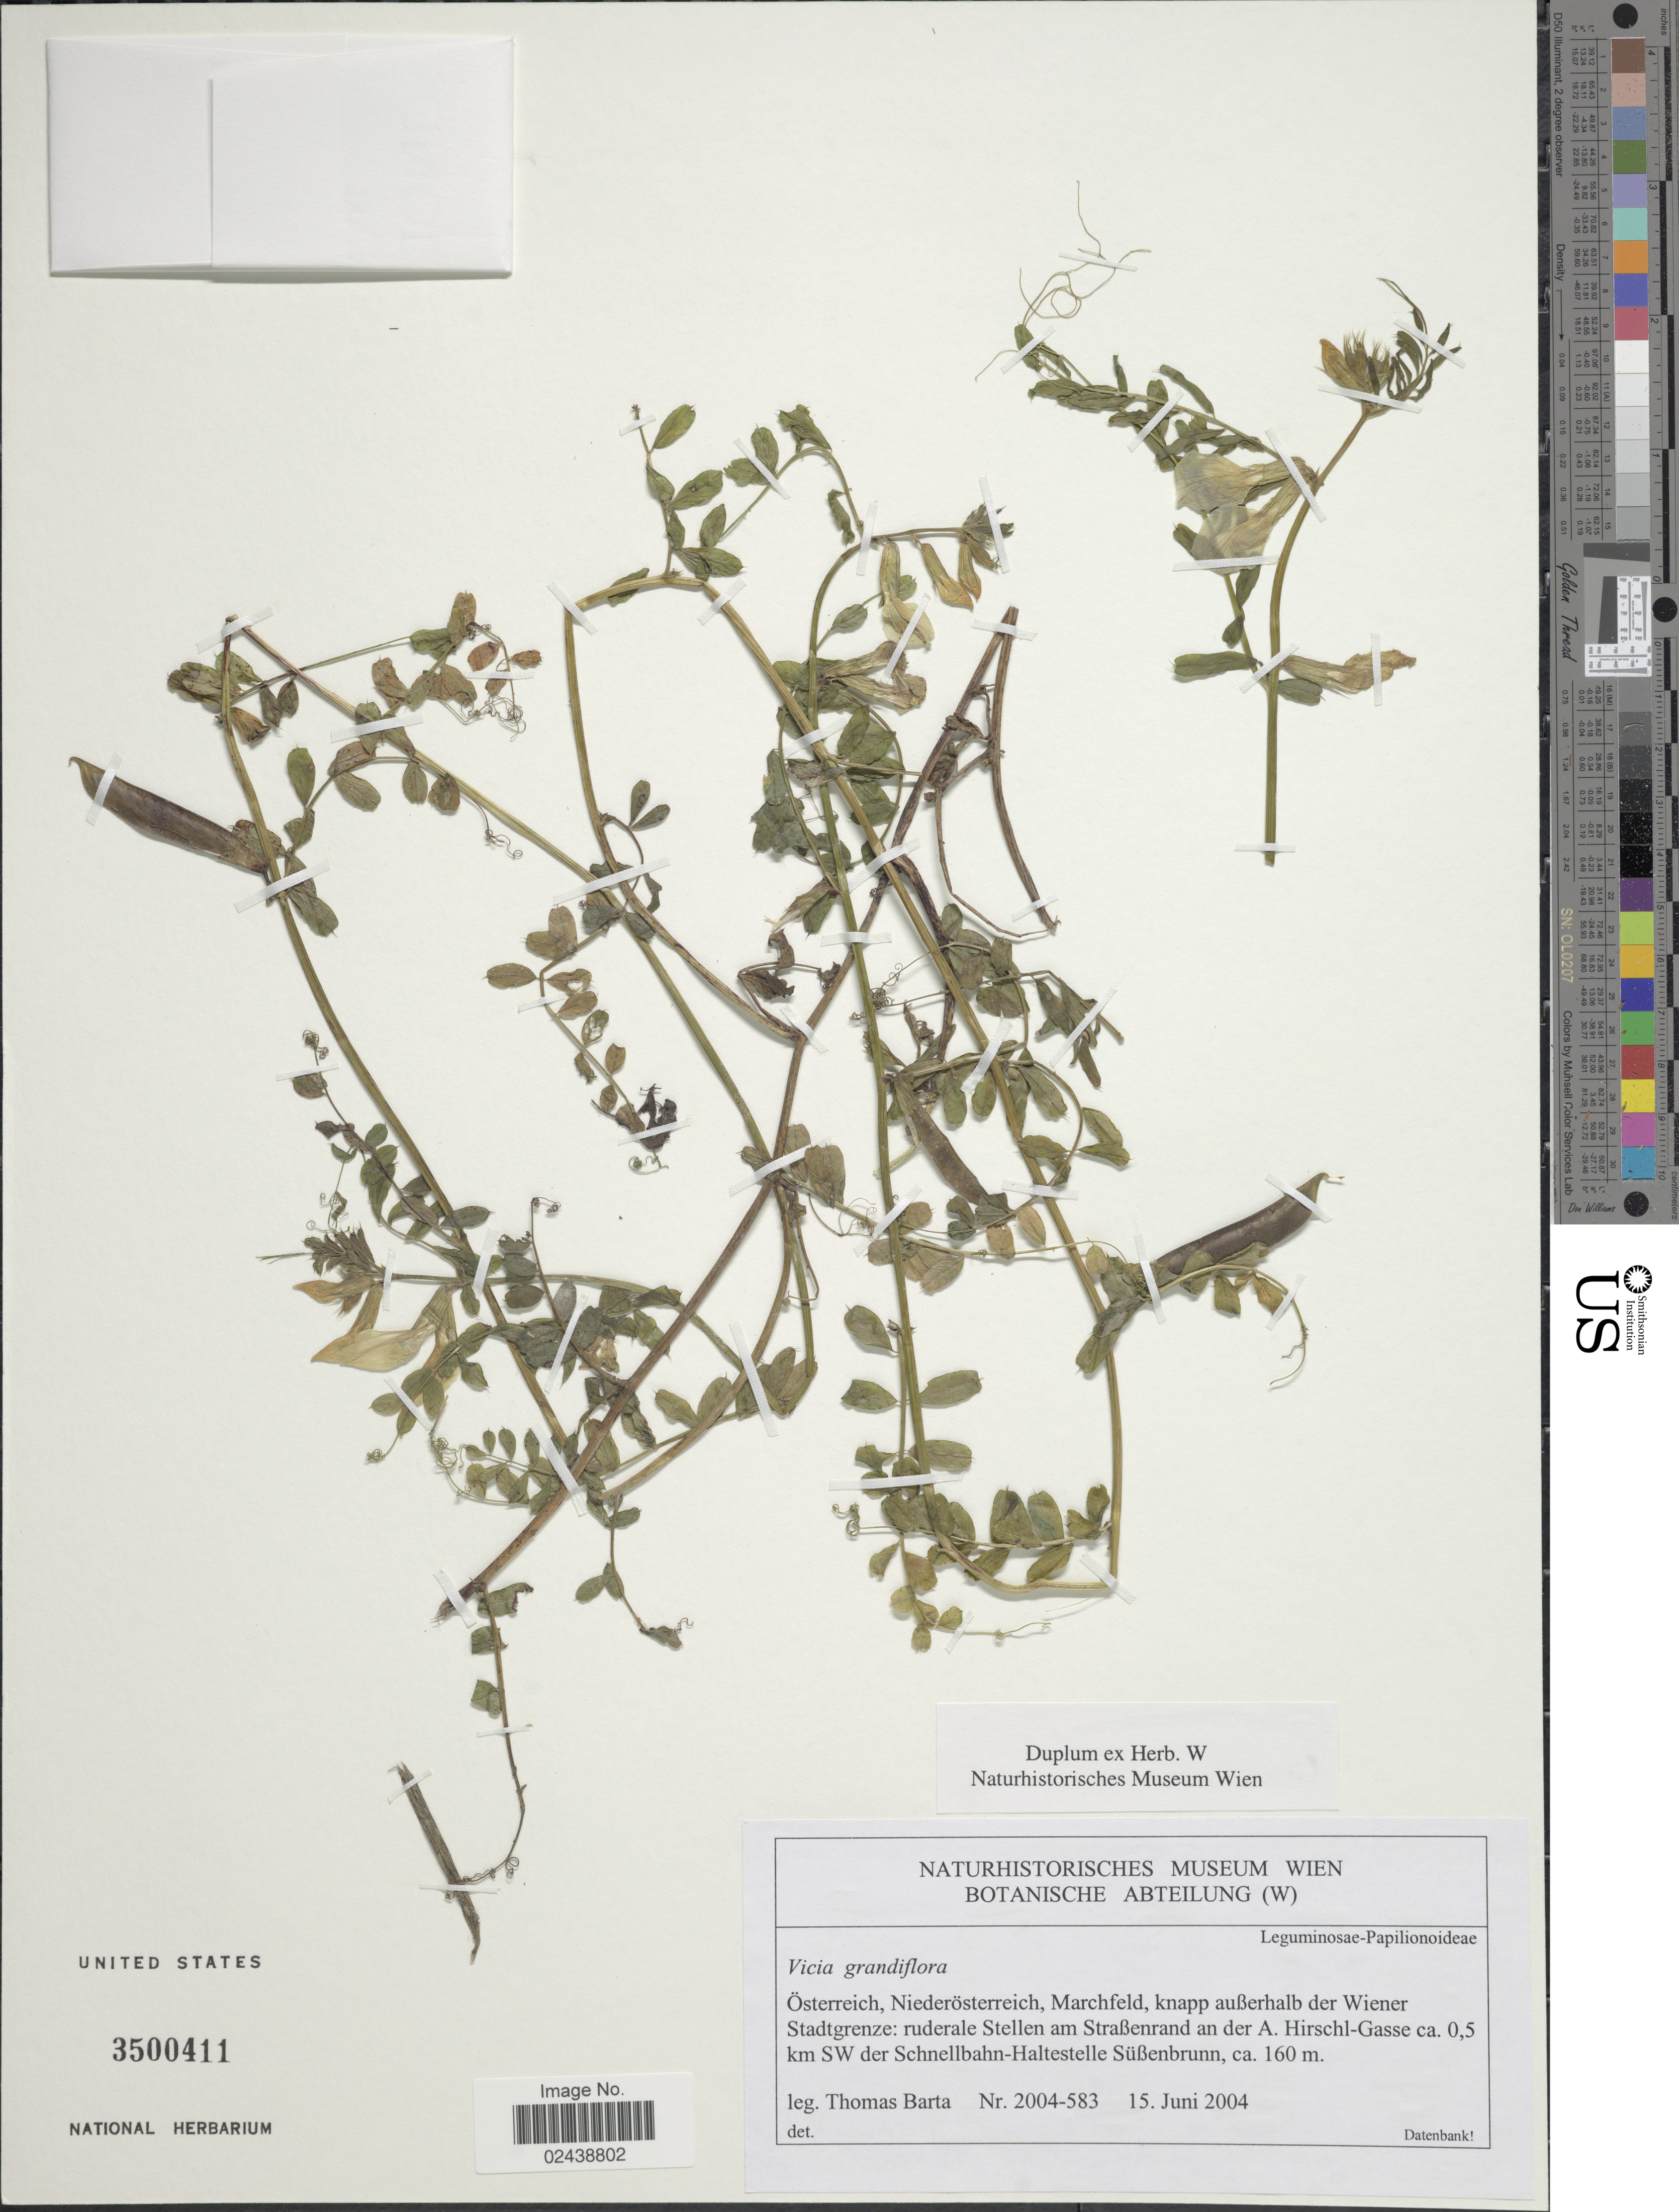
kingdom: Plantae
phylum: Tracheophyta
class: Magnoliopsida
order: Fabales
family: Fabaceae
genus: Vicia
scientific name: Vicia grandiflora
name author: Scop.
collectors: T. Barta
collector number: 2004-583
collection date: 2004-06-15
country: Austria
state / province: Niederosterreich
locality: Österreich, Niederosterreich, Marchfield, knapp außerhalb der Wiener Stadtgrenze: ruderale Stellen am Straßenrand an der A. Hirschl-Gasse ca. 0.5 km SW der Schnellbahn-Haltestelle Sußenbrunn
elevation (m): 160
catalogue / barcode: US 3500411